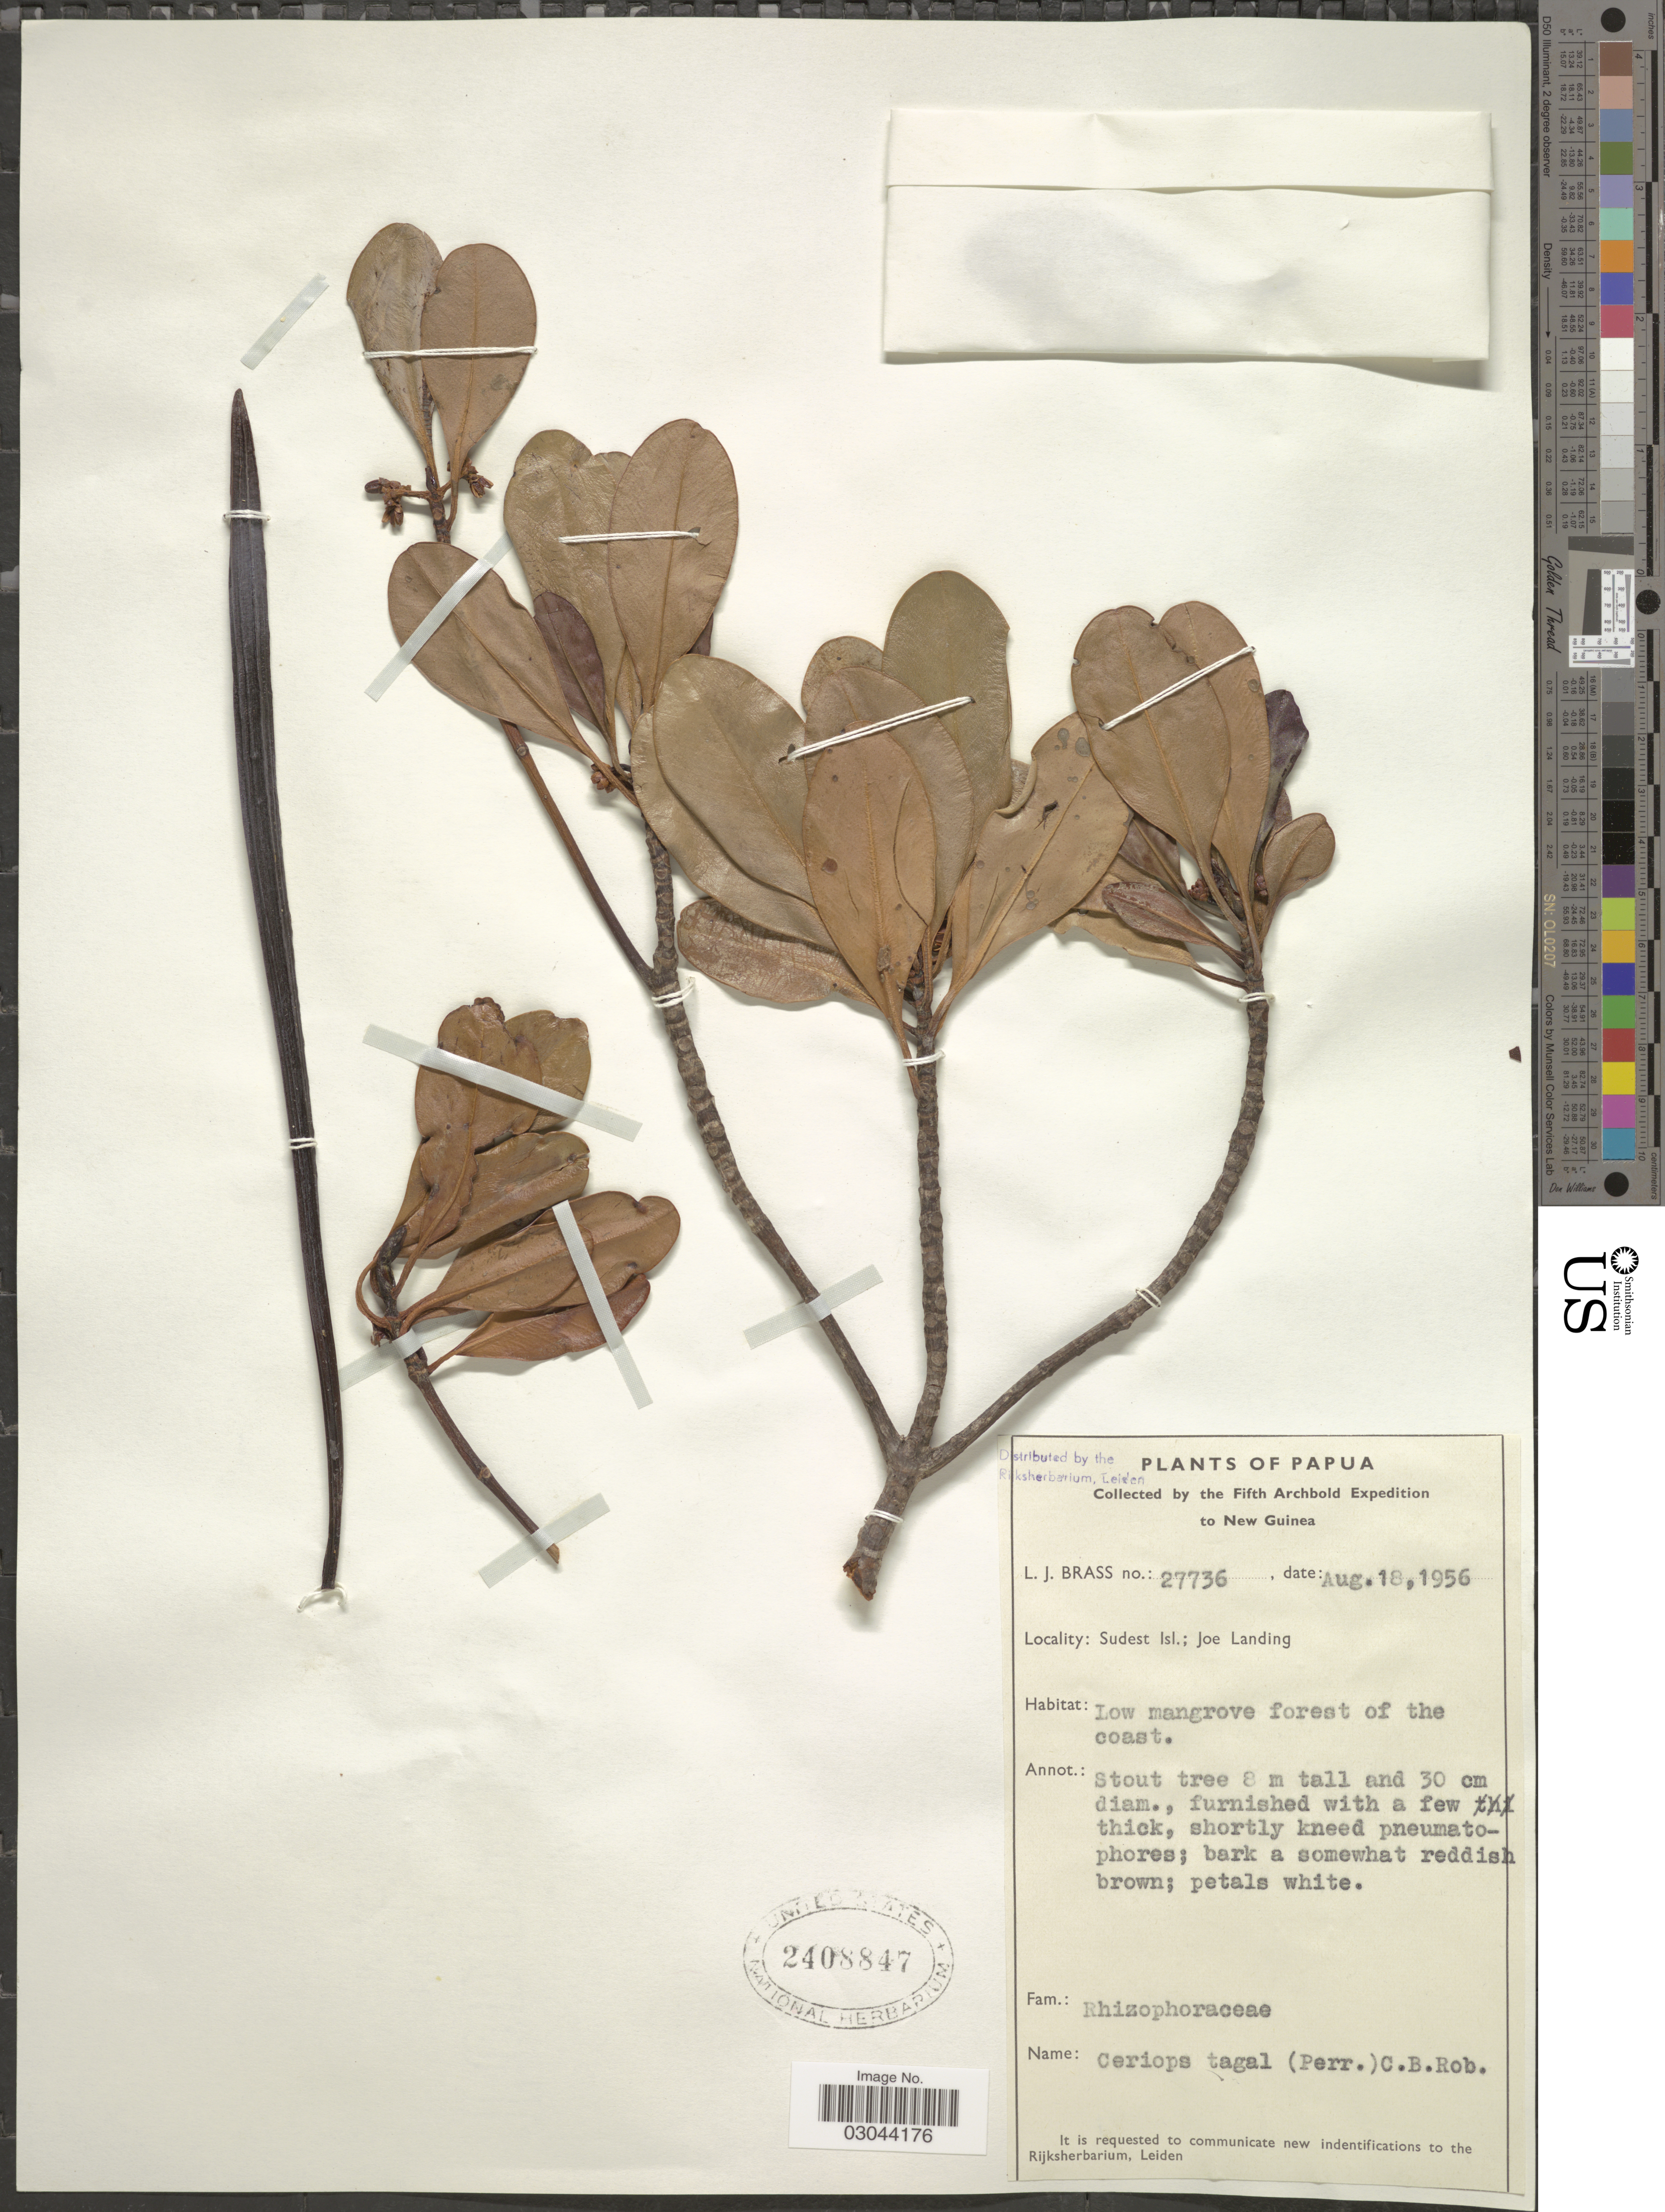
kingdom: Plantae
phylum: Tracheophyta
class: Magnoliopsida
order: Malpighiales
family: Rhizophoraceae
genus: Ceriops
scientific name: Ceriops tagal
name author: (Perr.) C.B. Rob.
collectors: L. J. Brass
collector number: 27736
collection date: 1956-08-18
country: Papua New Guinea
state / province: Milne Bay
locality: Papua. New Guinea. Sudest Isl.; Joe Landing.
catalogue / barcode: US 2408847